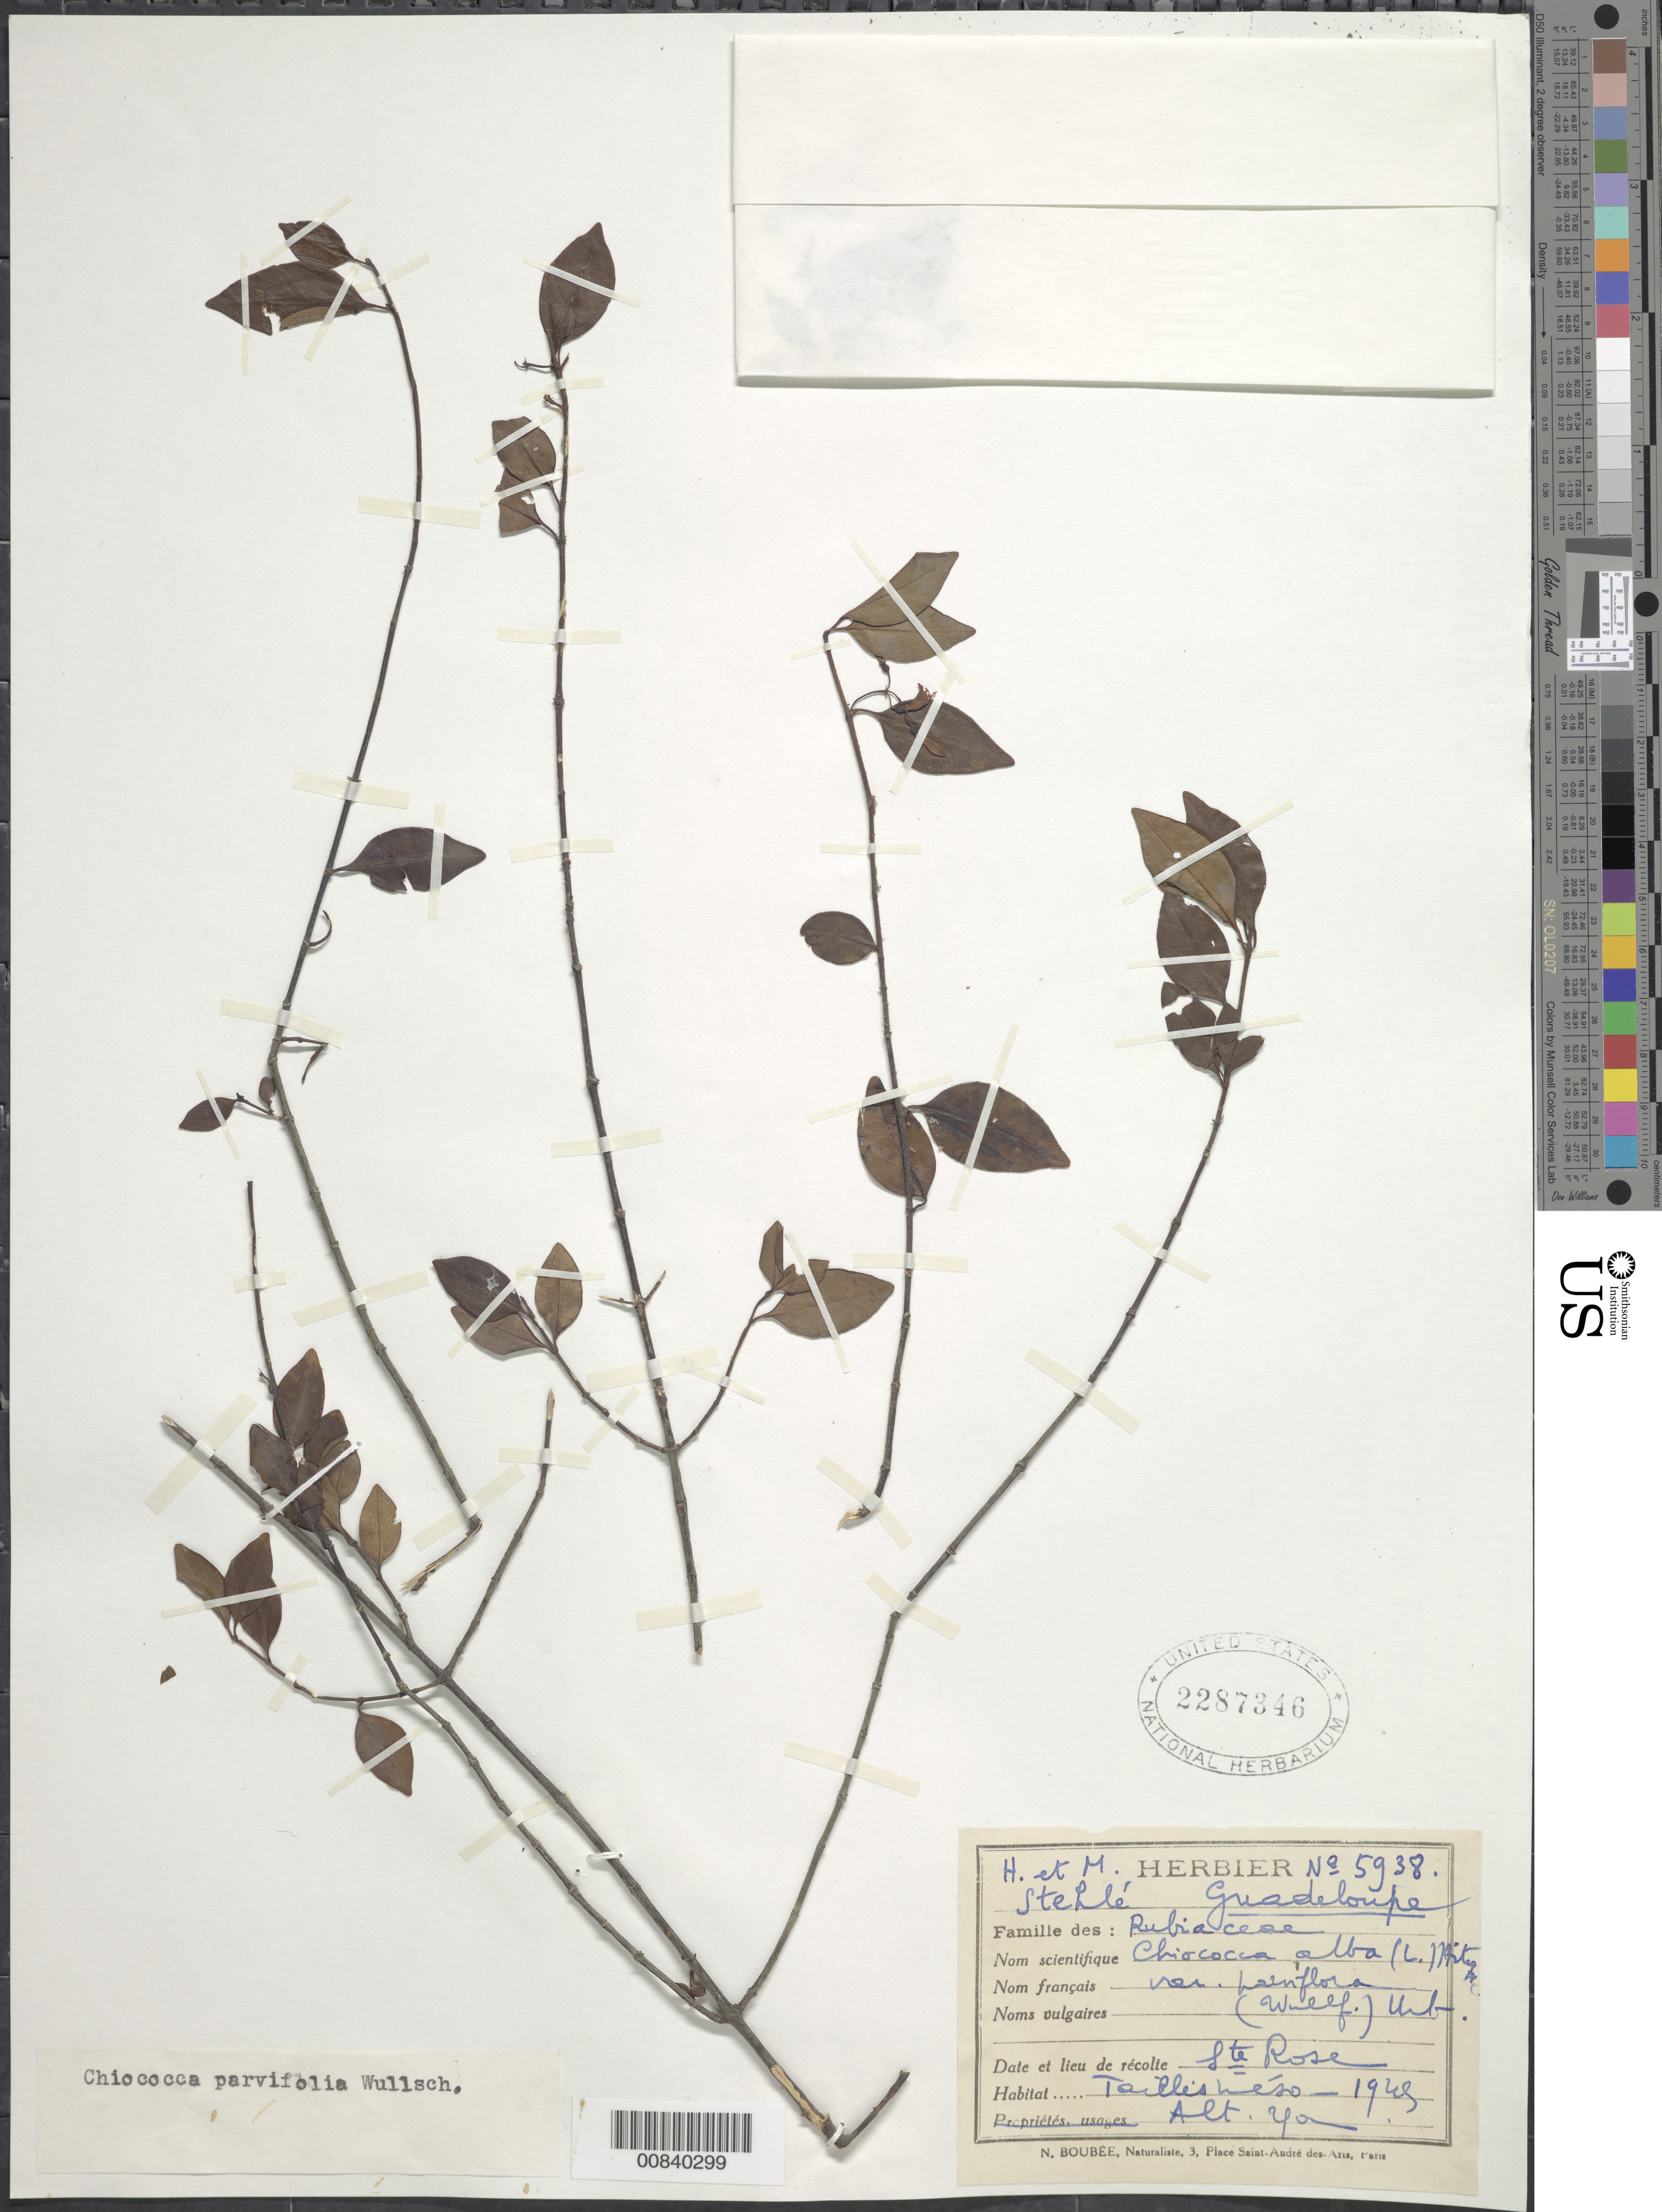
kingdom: Plantae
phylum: Tracheophyta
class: Magnoliopsida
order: Gentianales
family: Rubiaceae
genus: Chiococca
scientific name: Chiococca alba subsp. alba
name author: (L.) Hitchc.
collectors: H. Stehlé & M. Stehlé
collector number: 5938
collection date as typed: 1948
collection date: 1948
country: Guadeloupe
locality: Ste. Rose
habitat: Taillis (coppice) mésophytique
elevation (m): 280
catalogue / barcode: US 2287346